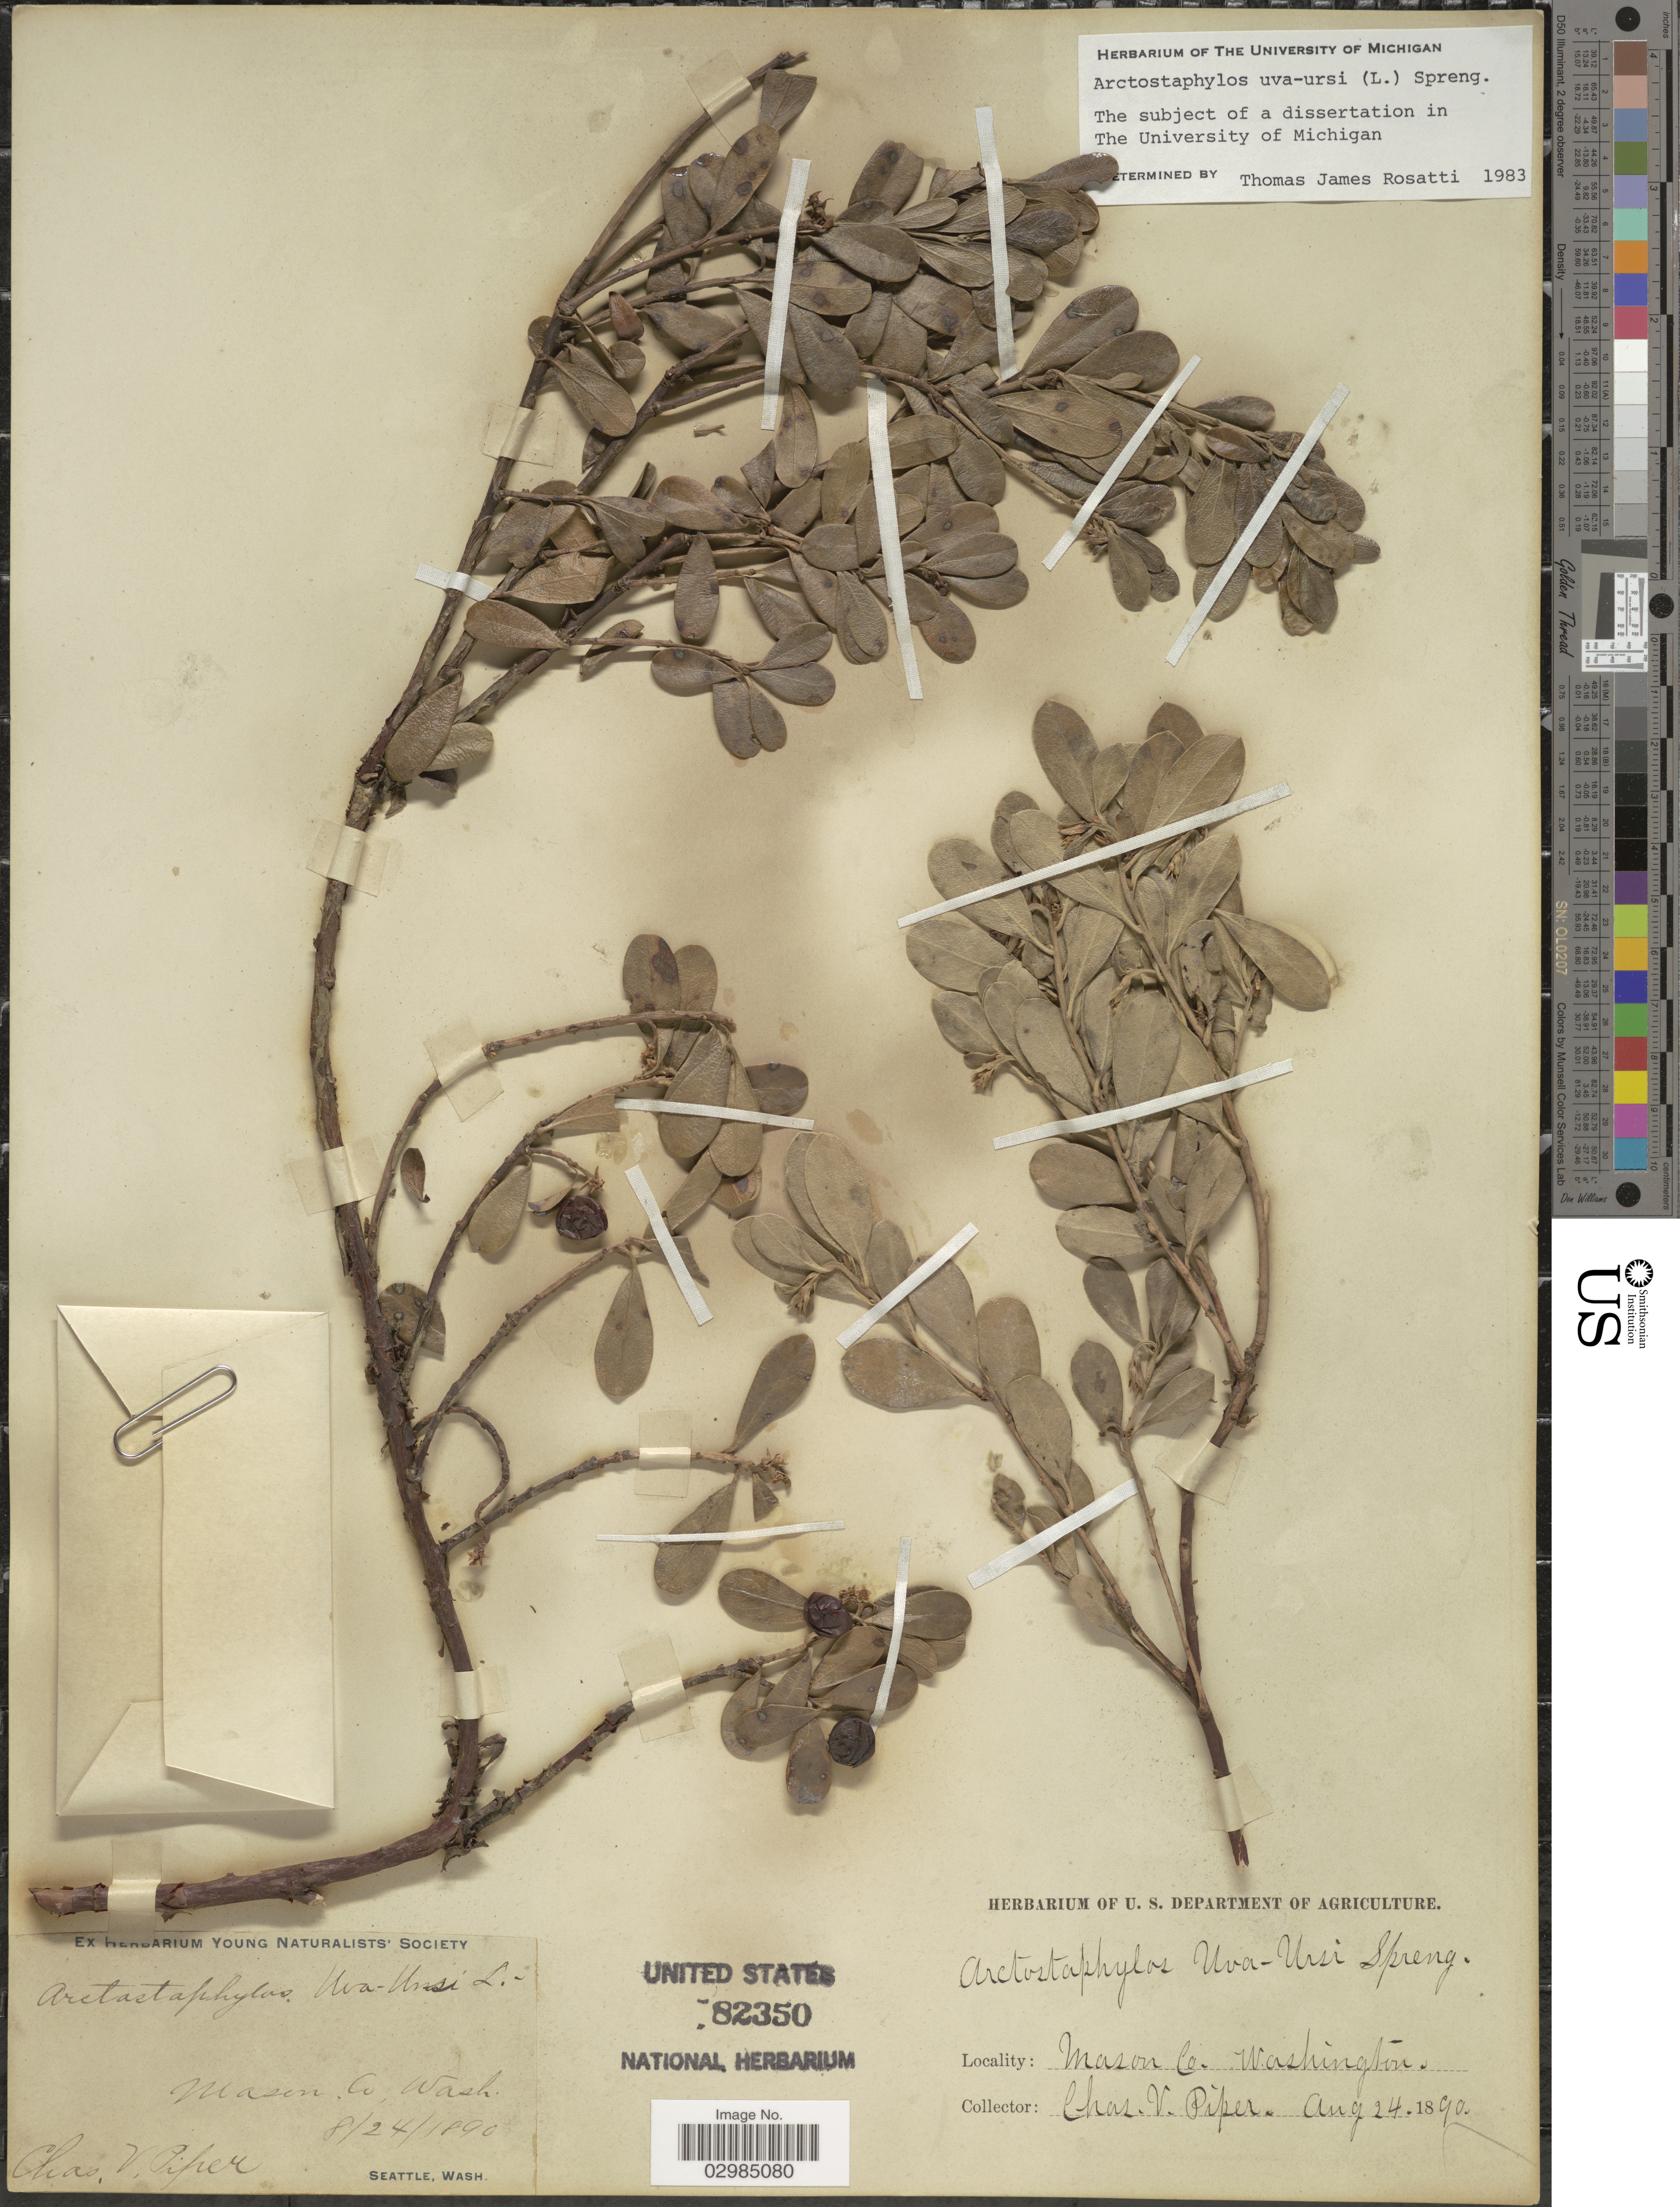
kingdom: Plantae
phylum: Tracheophyta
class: Magnoliopsida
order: Ericales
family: Ericaceae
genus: Arctostaphylos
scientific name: Arctostaphylos uva-ursi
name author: (L.) Spreng.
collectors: C. V. Piper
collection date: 1890-08-24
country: United States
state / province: Washington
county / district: Mason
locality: Mason Co.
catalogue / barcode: US 82350